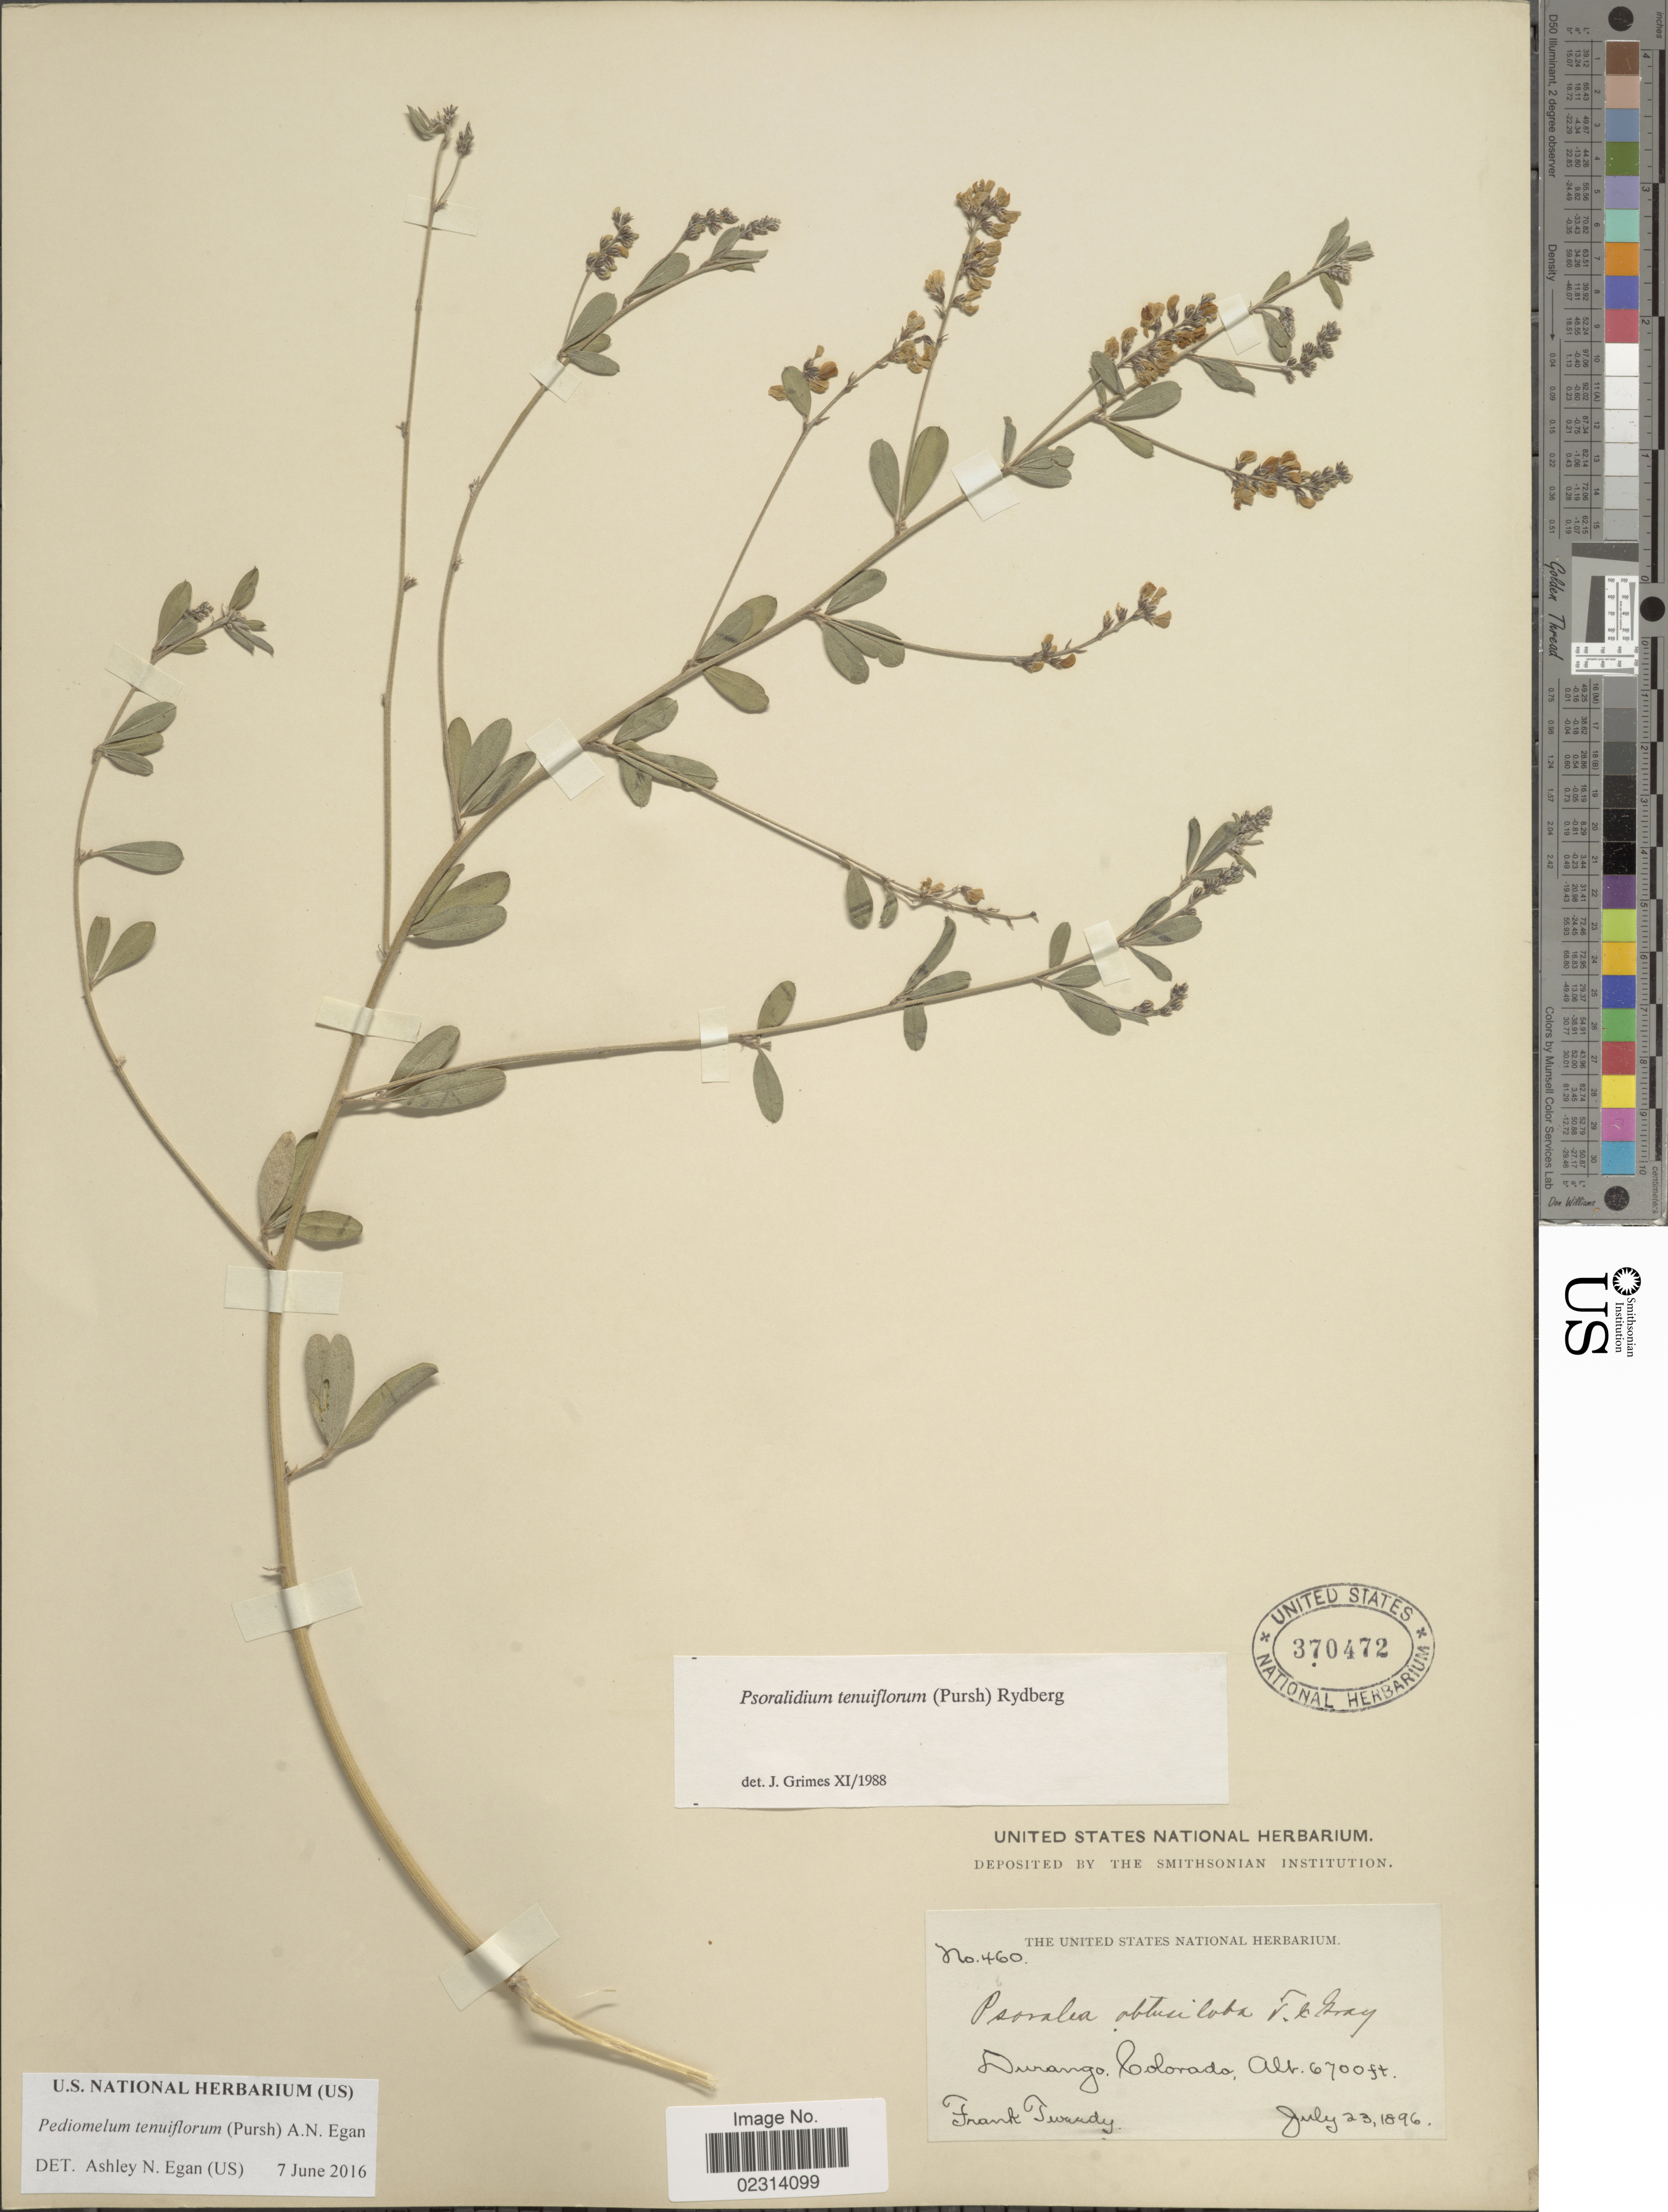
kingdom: Plantae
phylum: Tracheophyta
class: Magnoliopsida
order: Fabales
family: Fabaceae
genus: Psoralidium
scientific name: Psoralidium tenuiflorum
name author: (Pursh) Rydb.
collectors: F. Tweedy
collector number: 460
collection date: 1896-07-23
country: United States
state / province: Colorado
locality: Durango Colorado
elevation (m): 2042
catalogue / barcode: US 370472